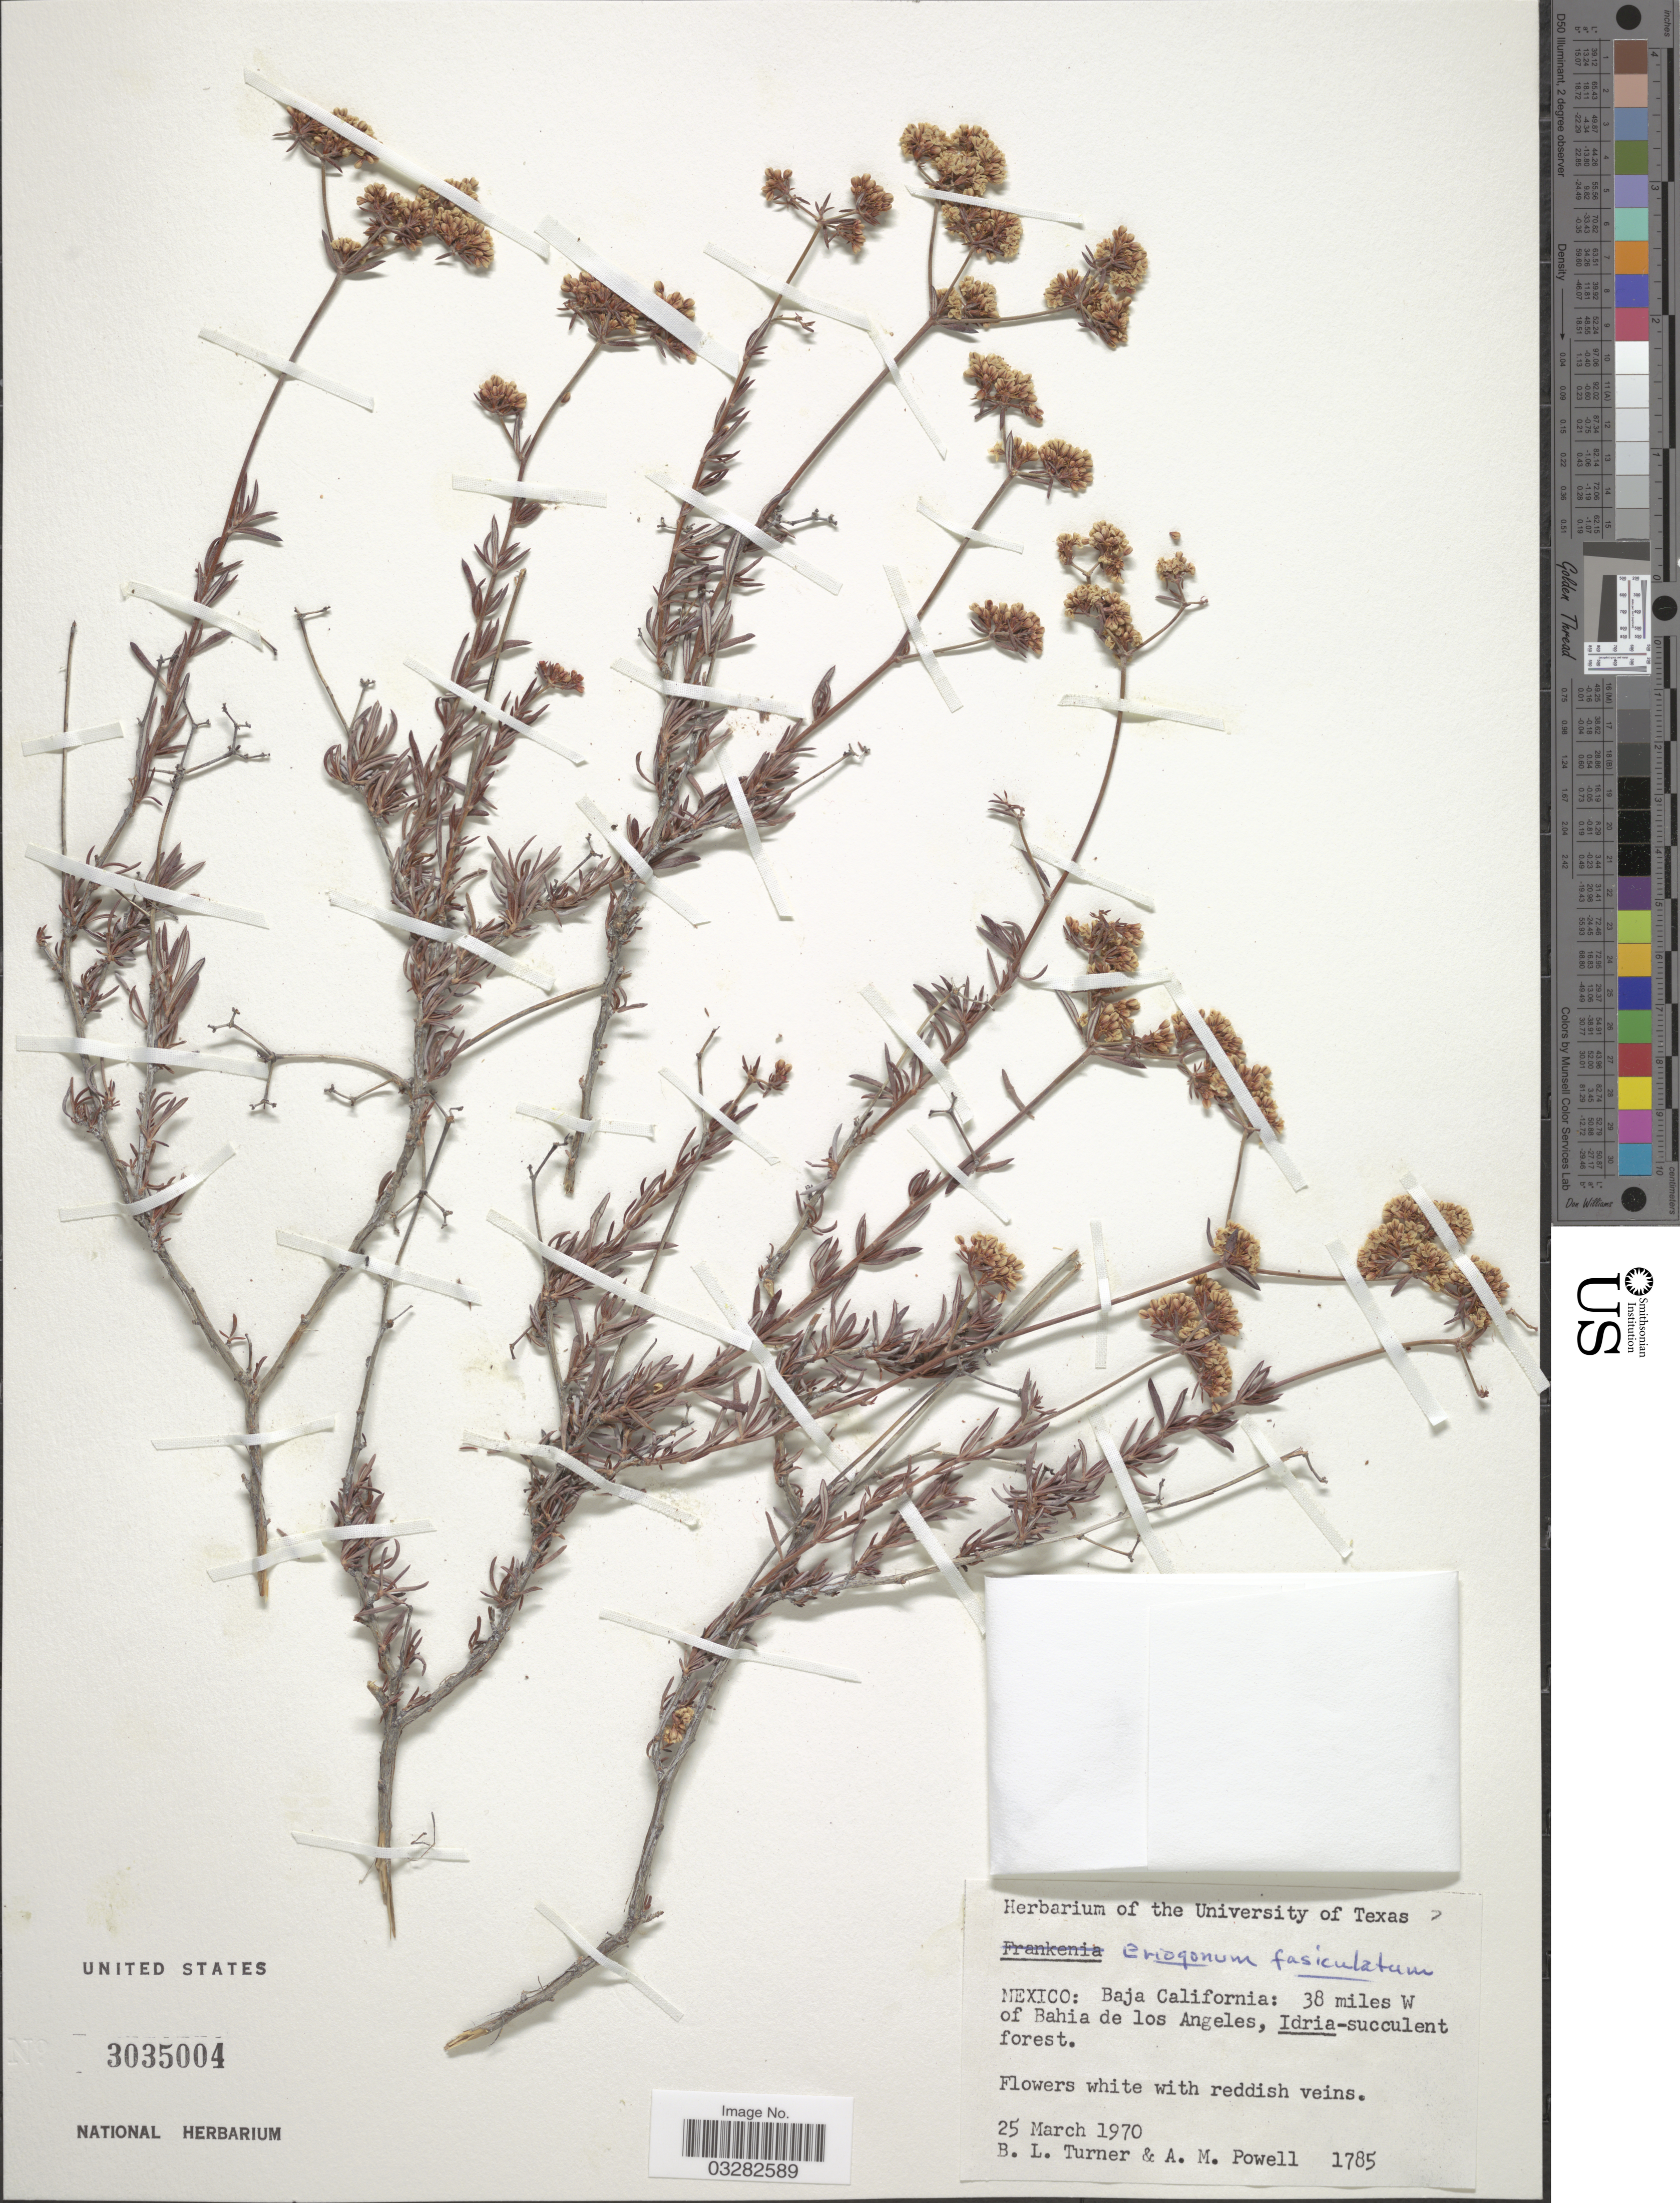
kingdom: Plantae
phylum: Tracheophyta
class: Magnoliopsida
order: Caryophyllales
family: Polygonaceae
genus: Eriogonum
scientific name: Eriogonum fasciculatum var. fasciculatum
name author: Benth.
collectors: B. L. Turner & A. M. Powell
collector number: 1785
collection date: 1970-03-25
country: Mexico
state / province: Baja California Norte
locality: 38 miles W of Bahia de los Angeles, Idria-succulent forest.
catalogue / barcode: US 3035004